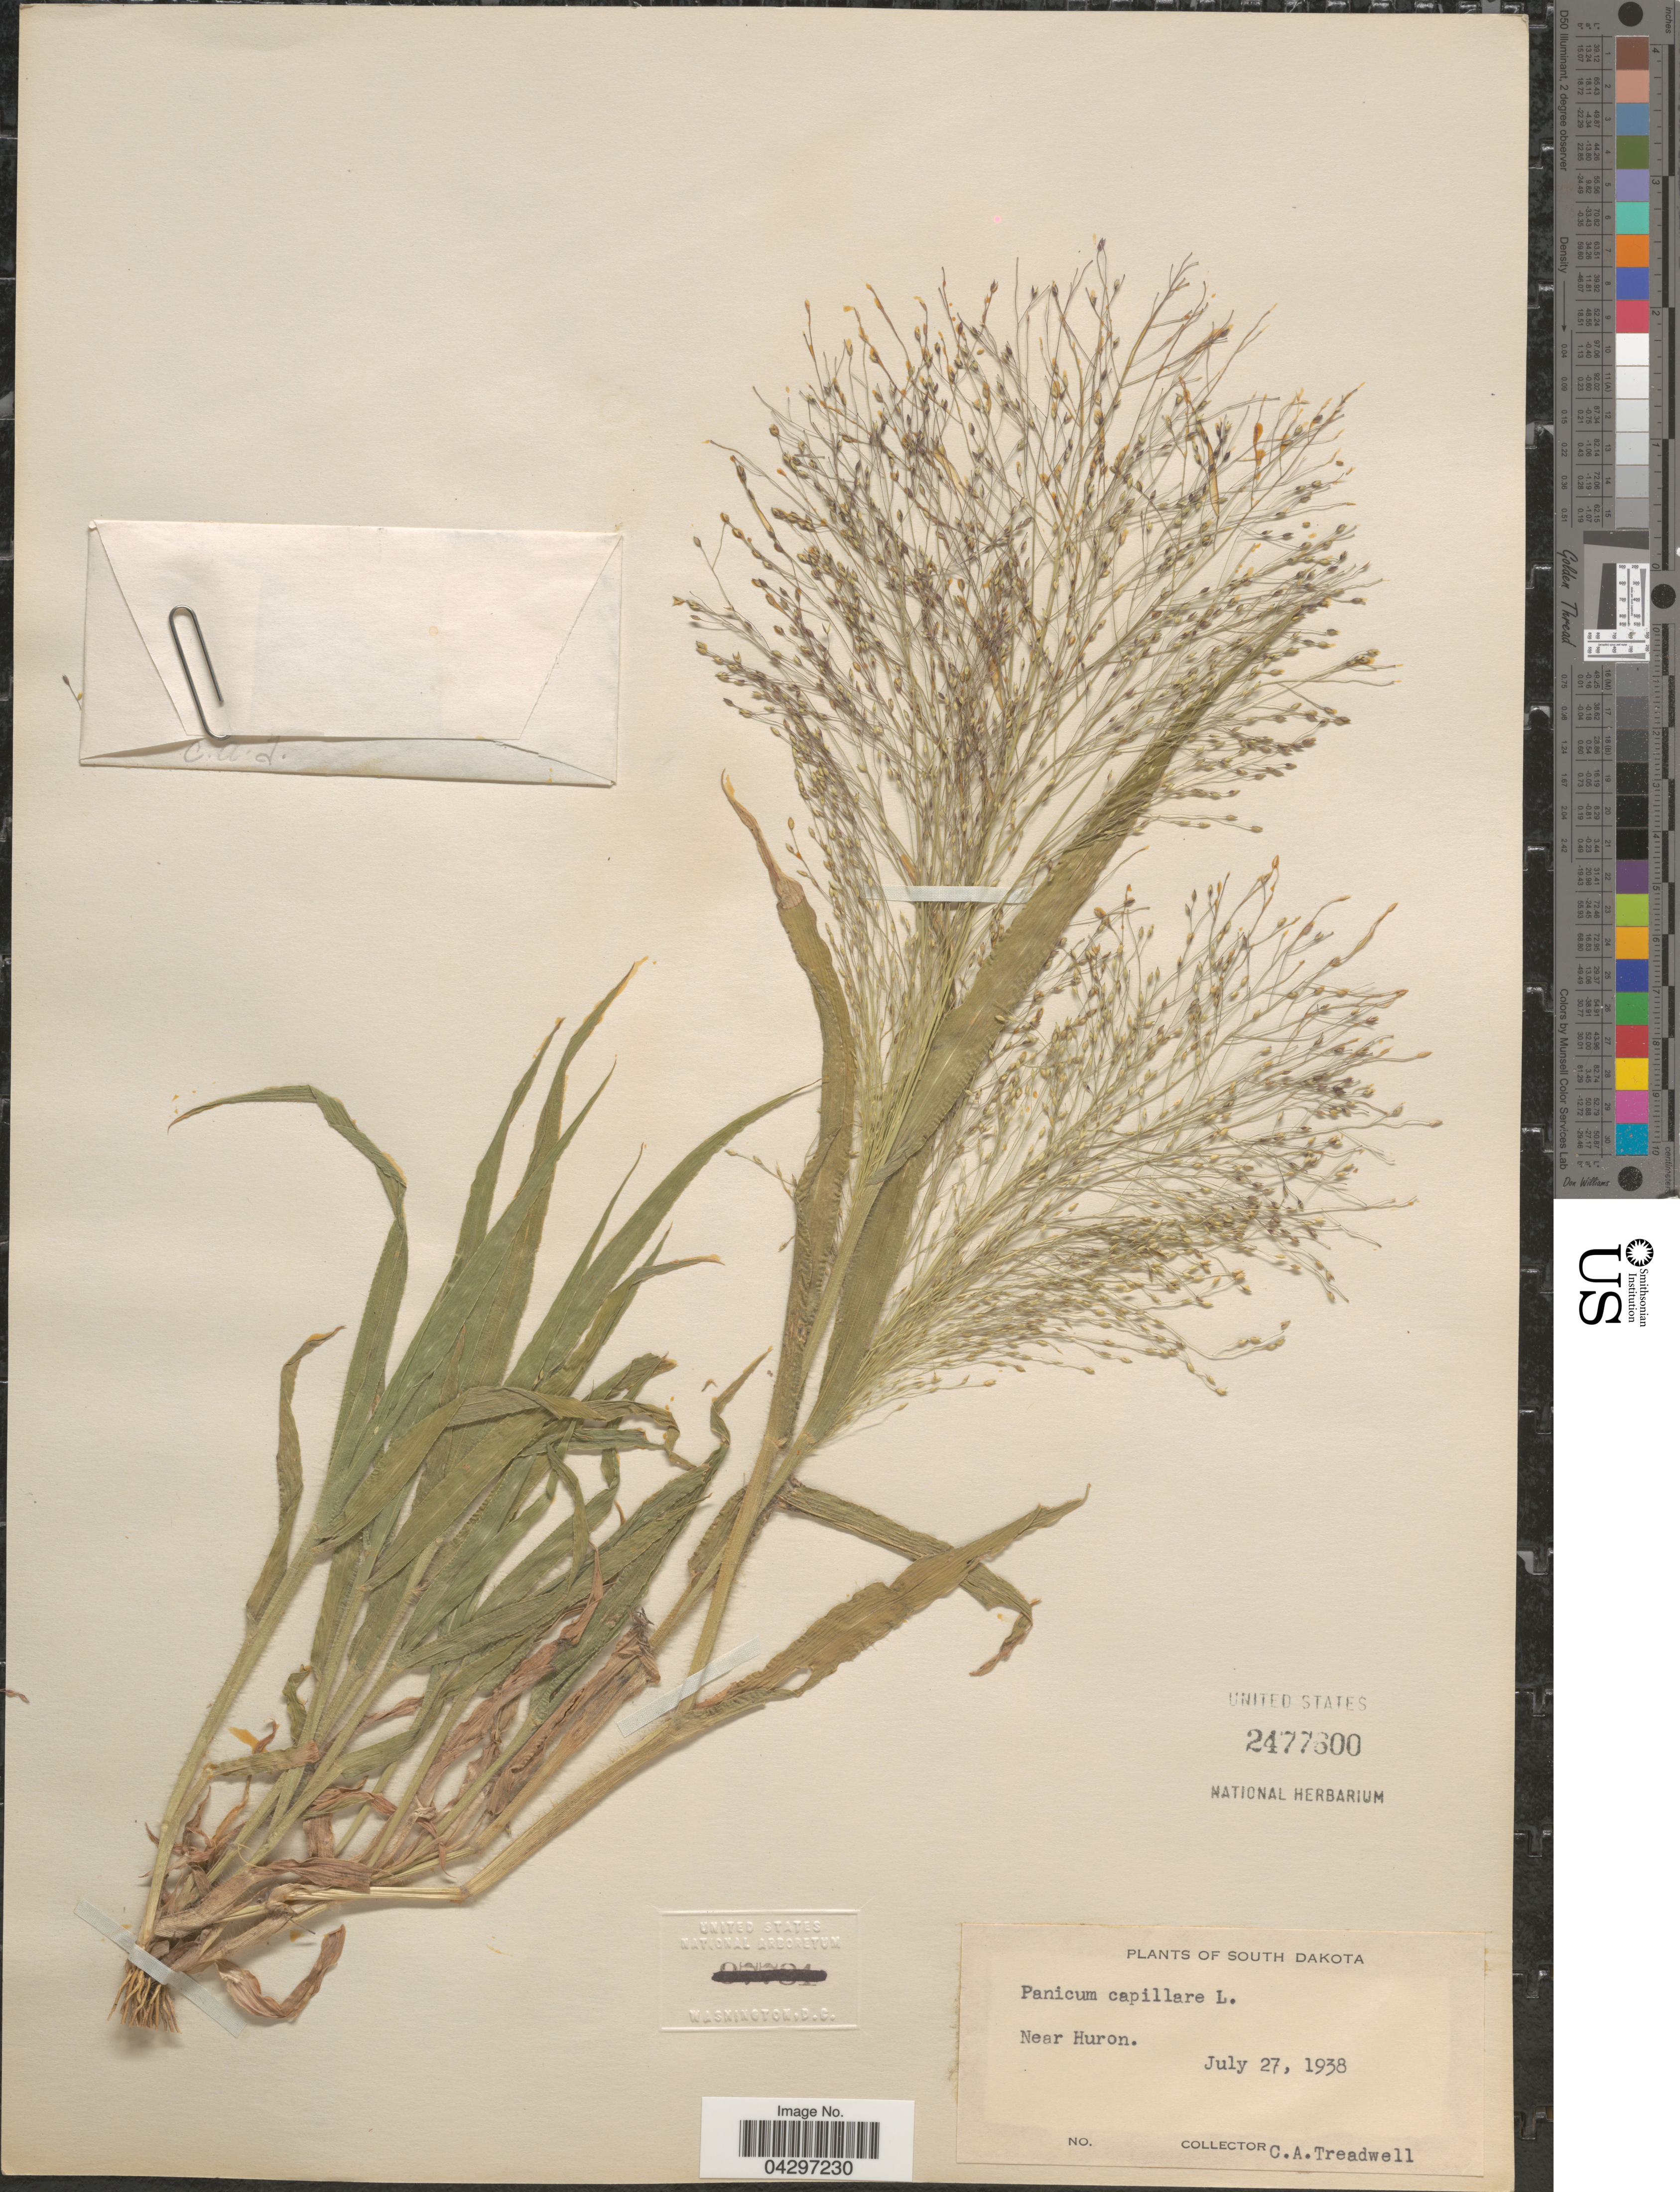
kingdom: Plantae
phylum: Tracheophyta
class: Liliopsida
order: Poales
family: Poaceae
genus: Panicum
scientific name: Panicum capillare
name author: L.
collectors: C. Treadwell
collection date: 1938-07-27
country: United States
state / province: South Dakota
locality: Near Huron.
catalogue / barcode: US 2477600